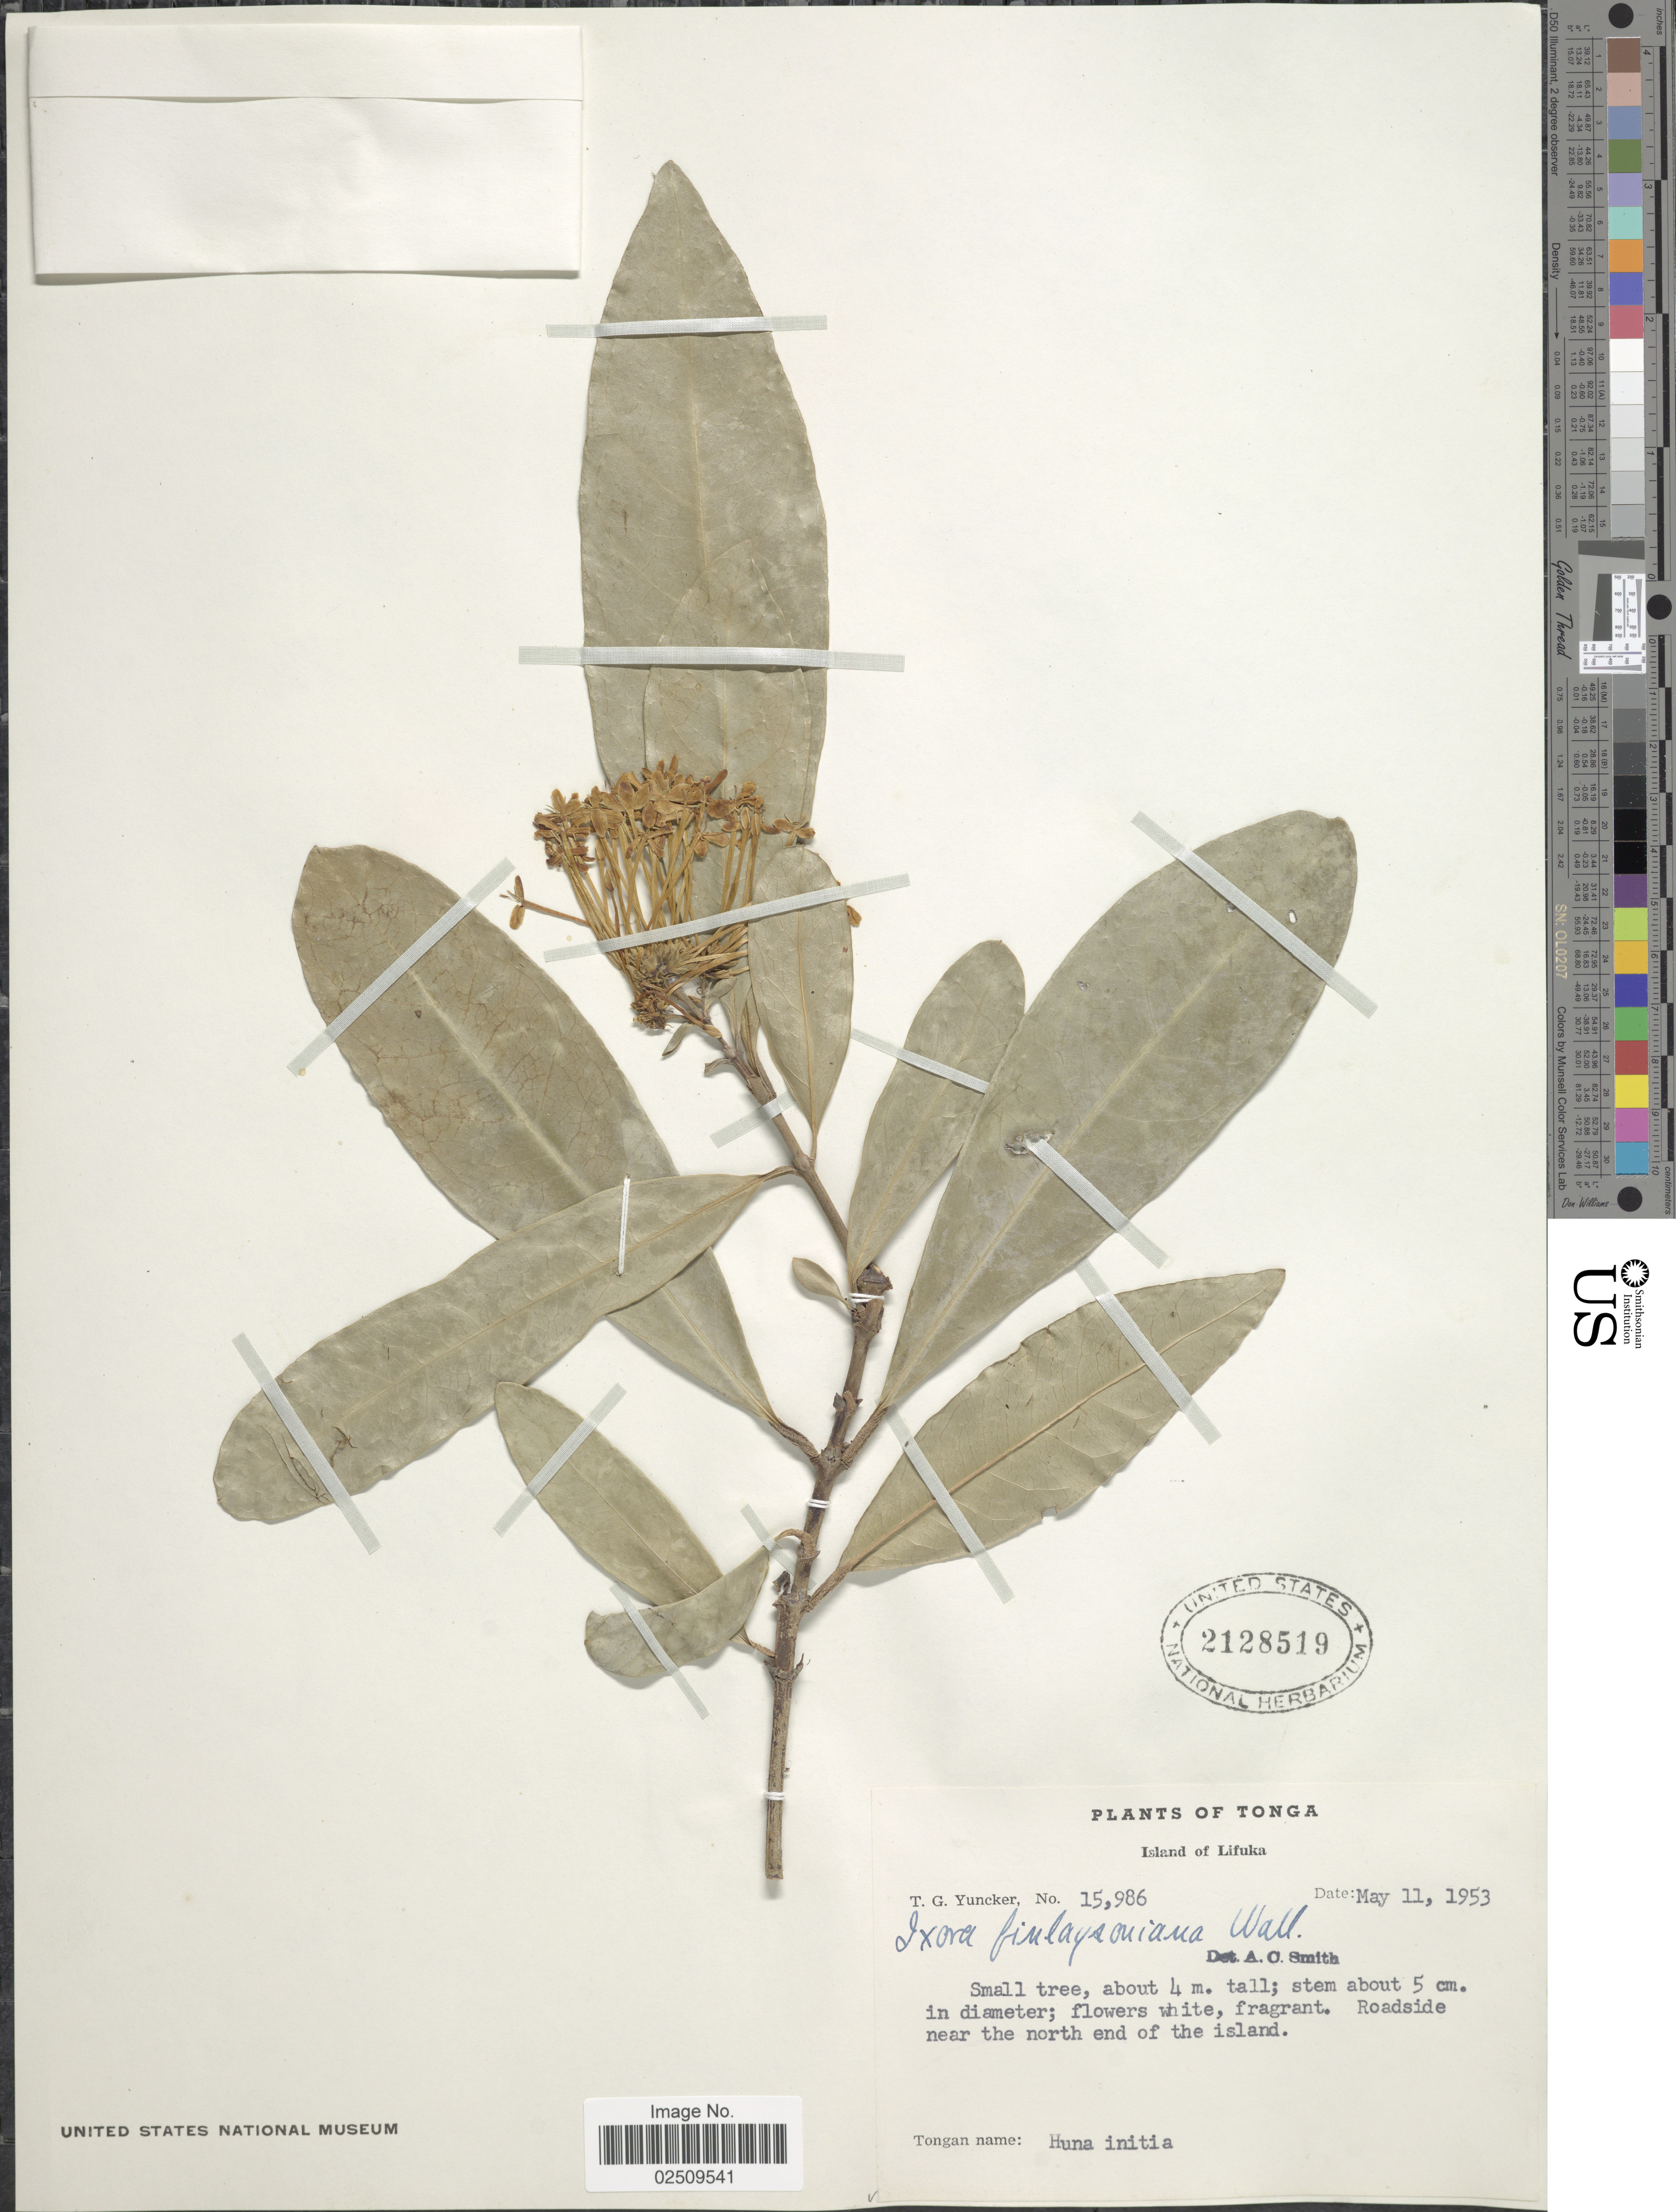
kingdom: Plantae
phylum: Tracheophyta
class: Magnoliopsida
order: Gentianales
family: Rubiaceae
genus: Ixora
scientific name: Ixora finlaysoniana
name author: Wall. ex G. Don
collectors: T. G. Yuncker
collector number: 15986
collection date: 1953-05-11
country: Tonga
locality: Island of Lifuka, Roadside near the north end of the island, Tongan name: Huna initia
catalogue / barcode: US 2128519